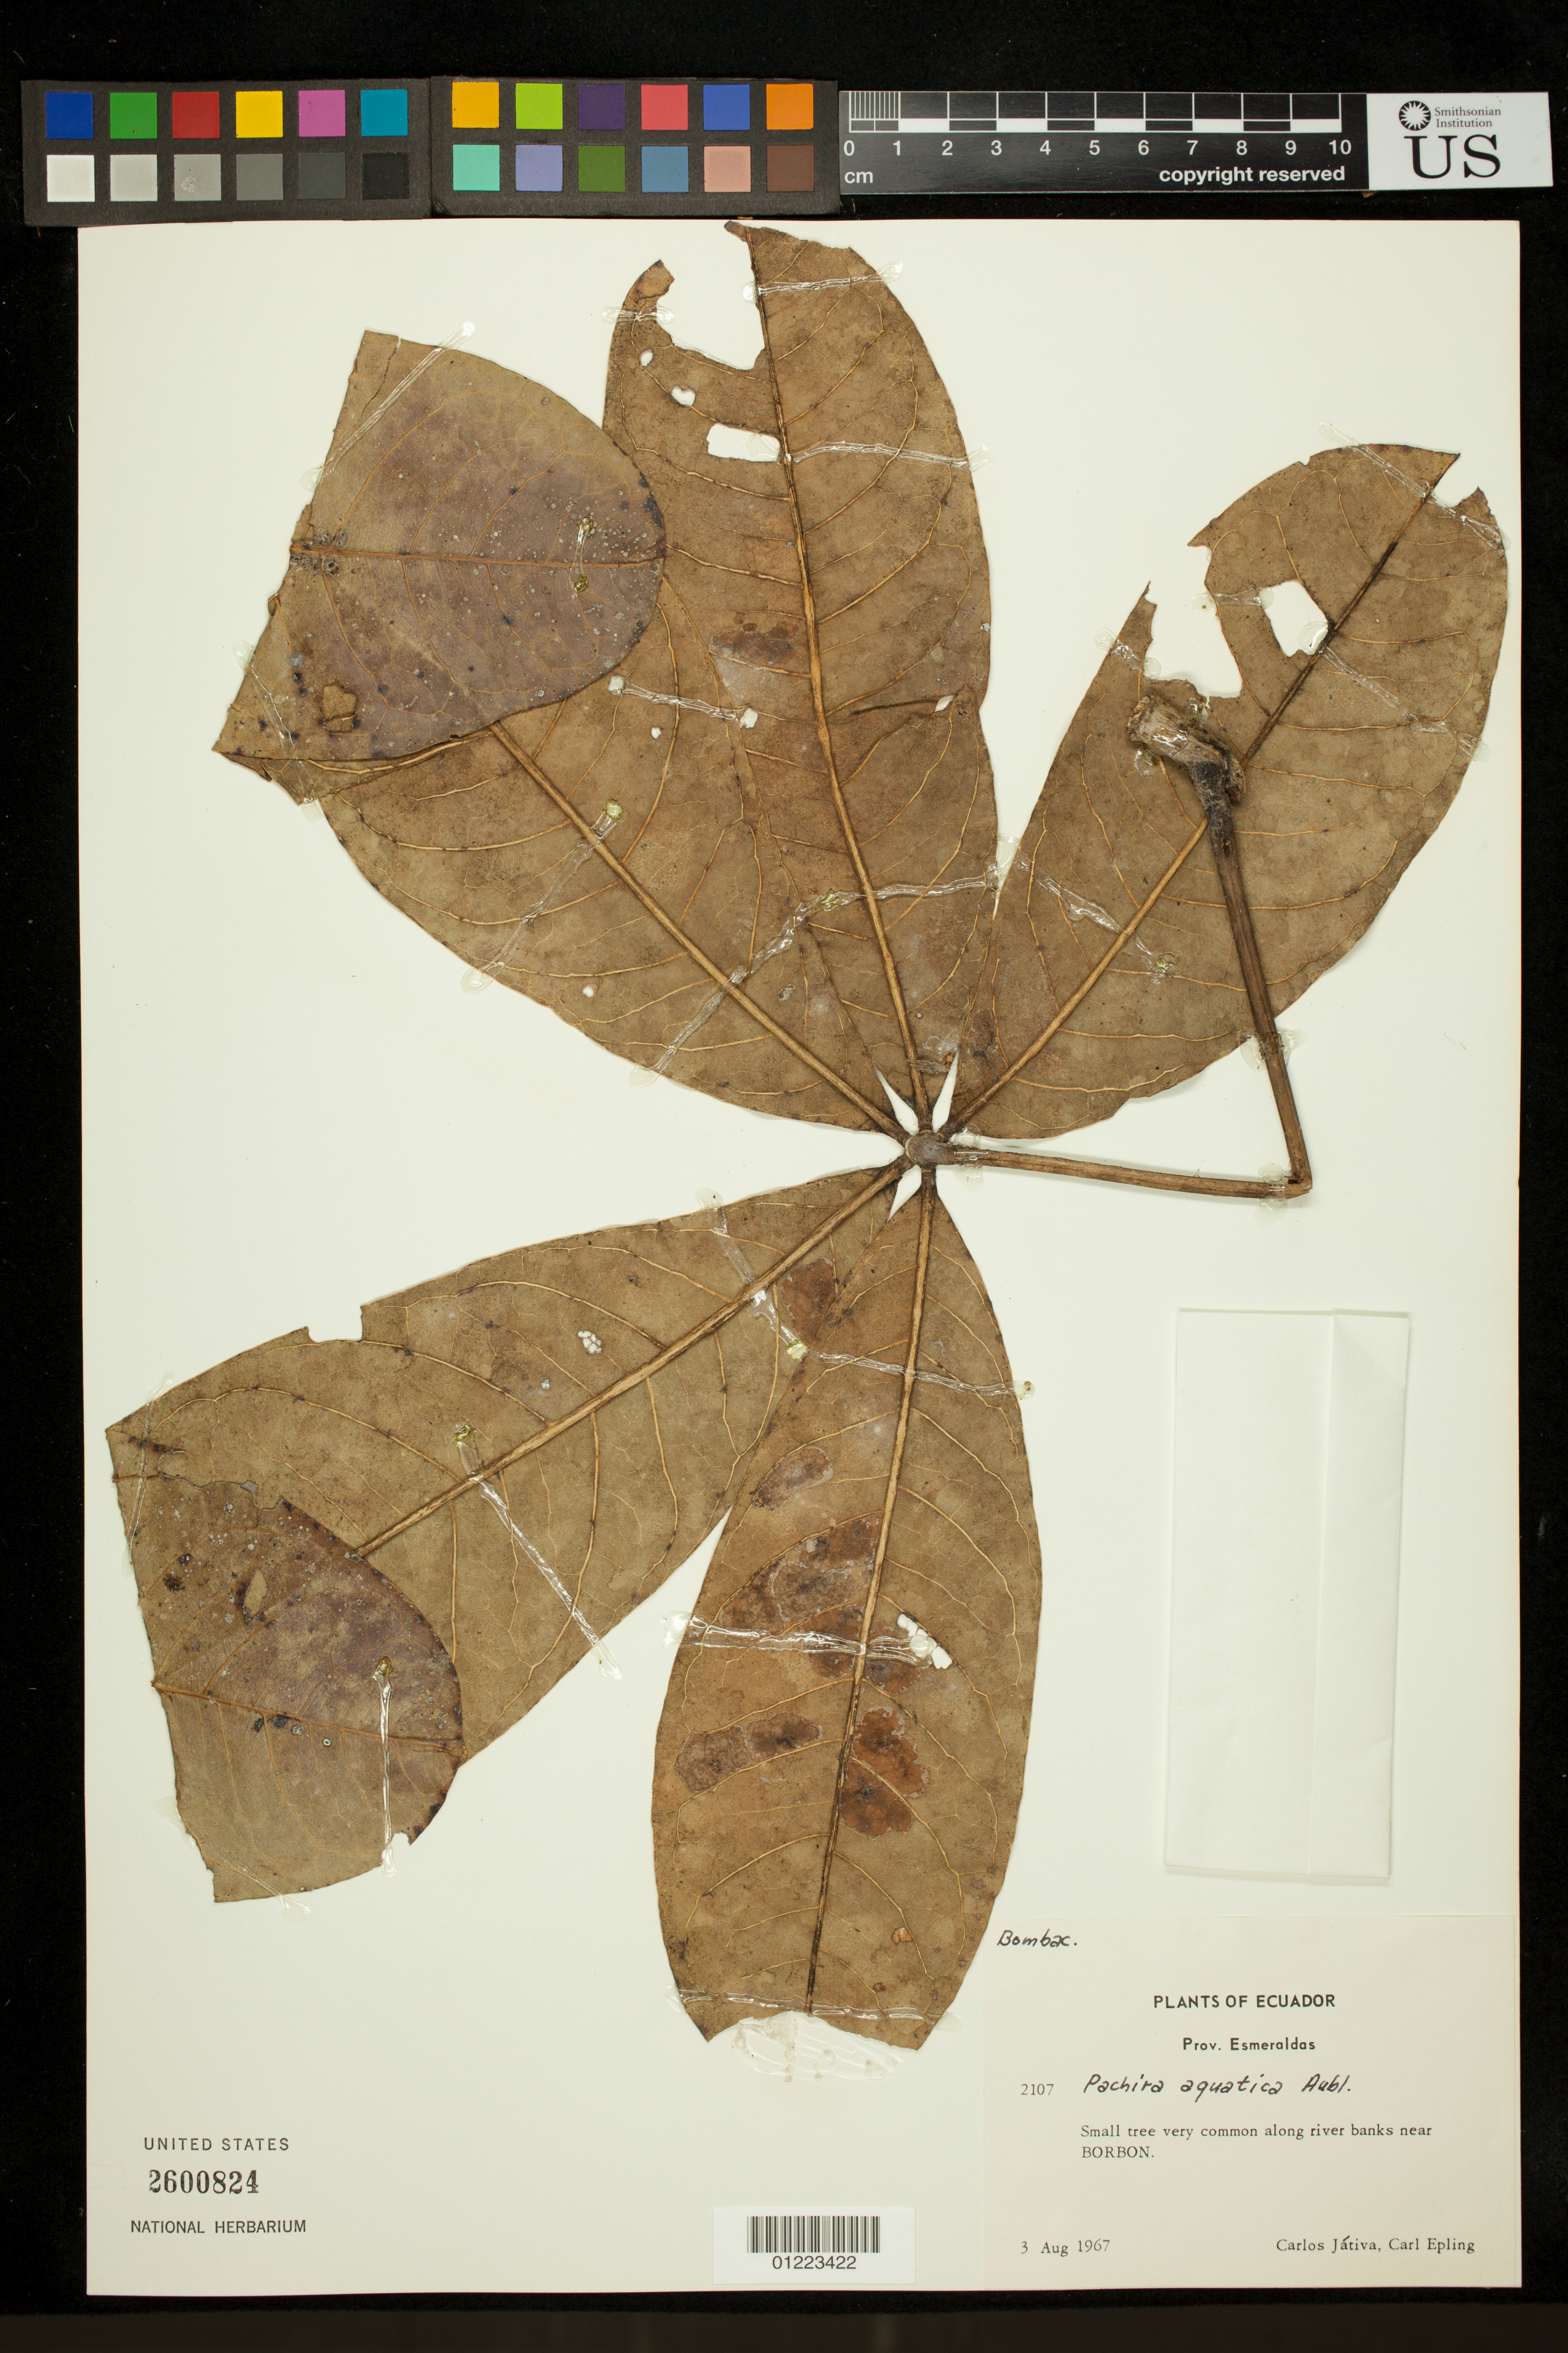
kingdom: Plantae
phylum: Tracheophyta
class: Magnoliopsida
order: Malvales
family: Malvaceae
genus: Pachira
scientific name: Pachira aquatica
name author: Aubl.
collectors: C. D. Játiva & C. C. Epling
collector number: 2107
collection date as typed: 8/3/1967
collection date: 1967-08-03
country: Ecuador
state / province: Esmeraldas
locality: Prov. Esmeraldas: Small tree very common along river banks near Borbon.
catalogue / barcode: US 2600824